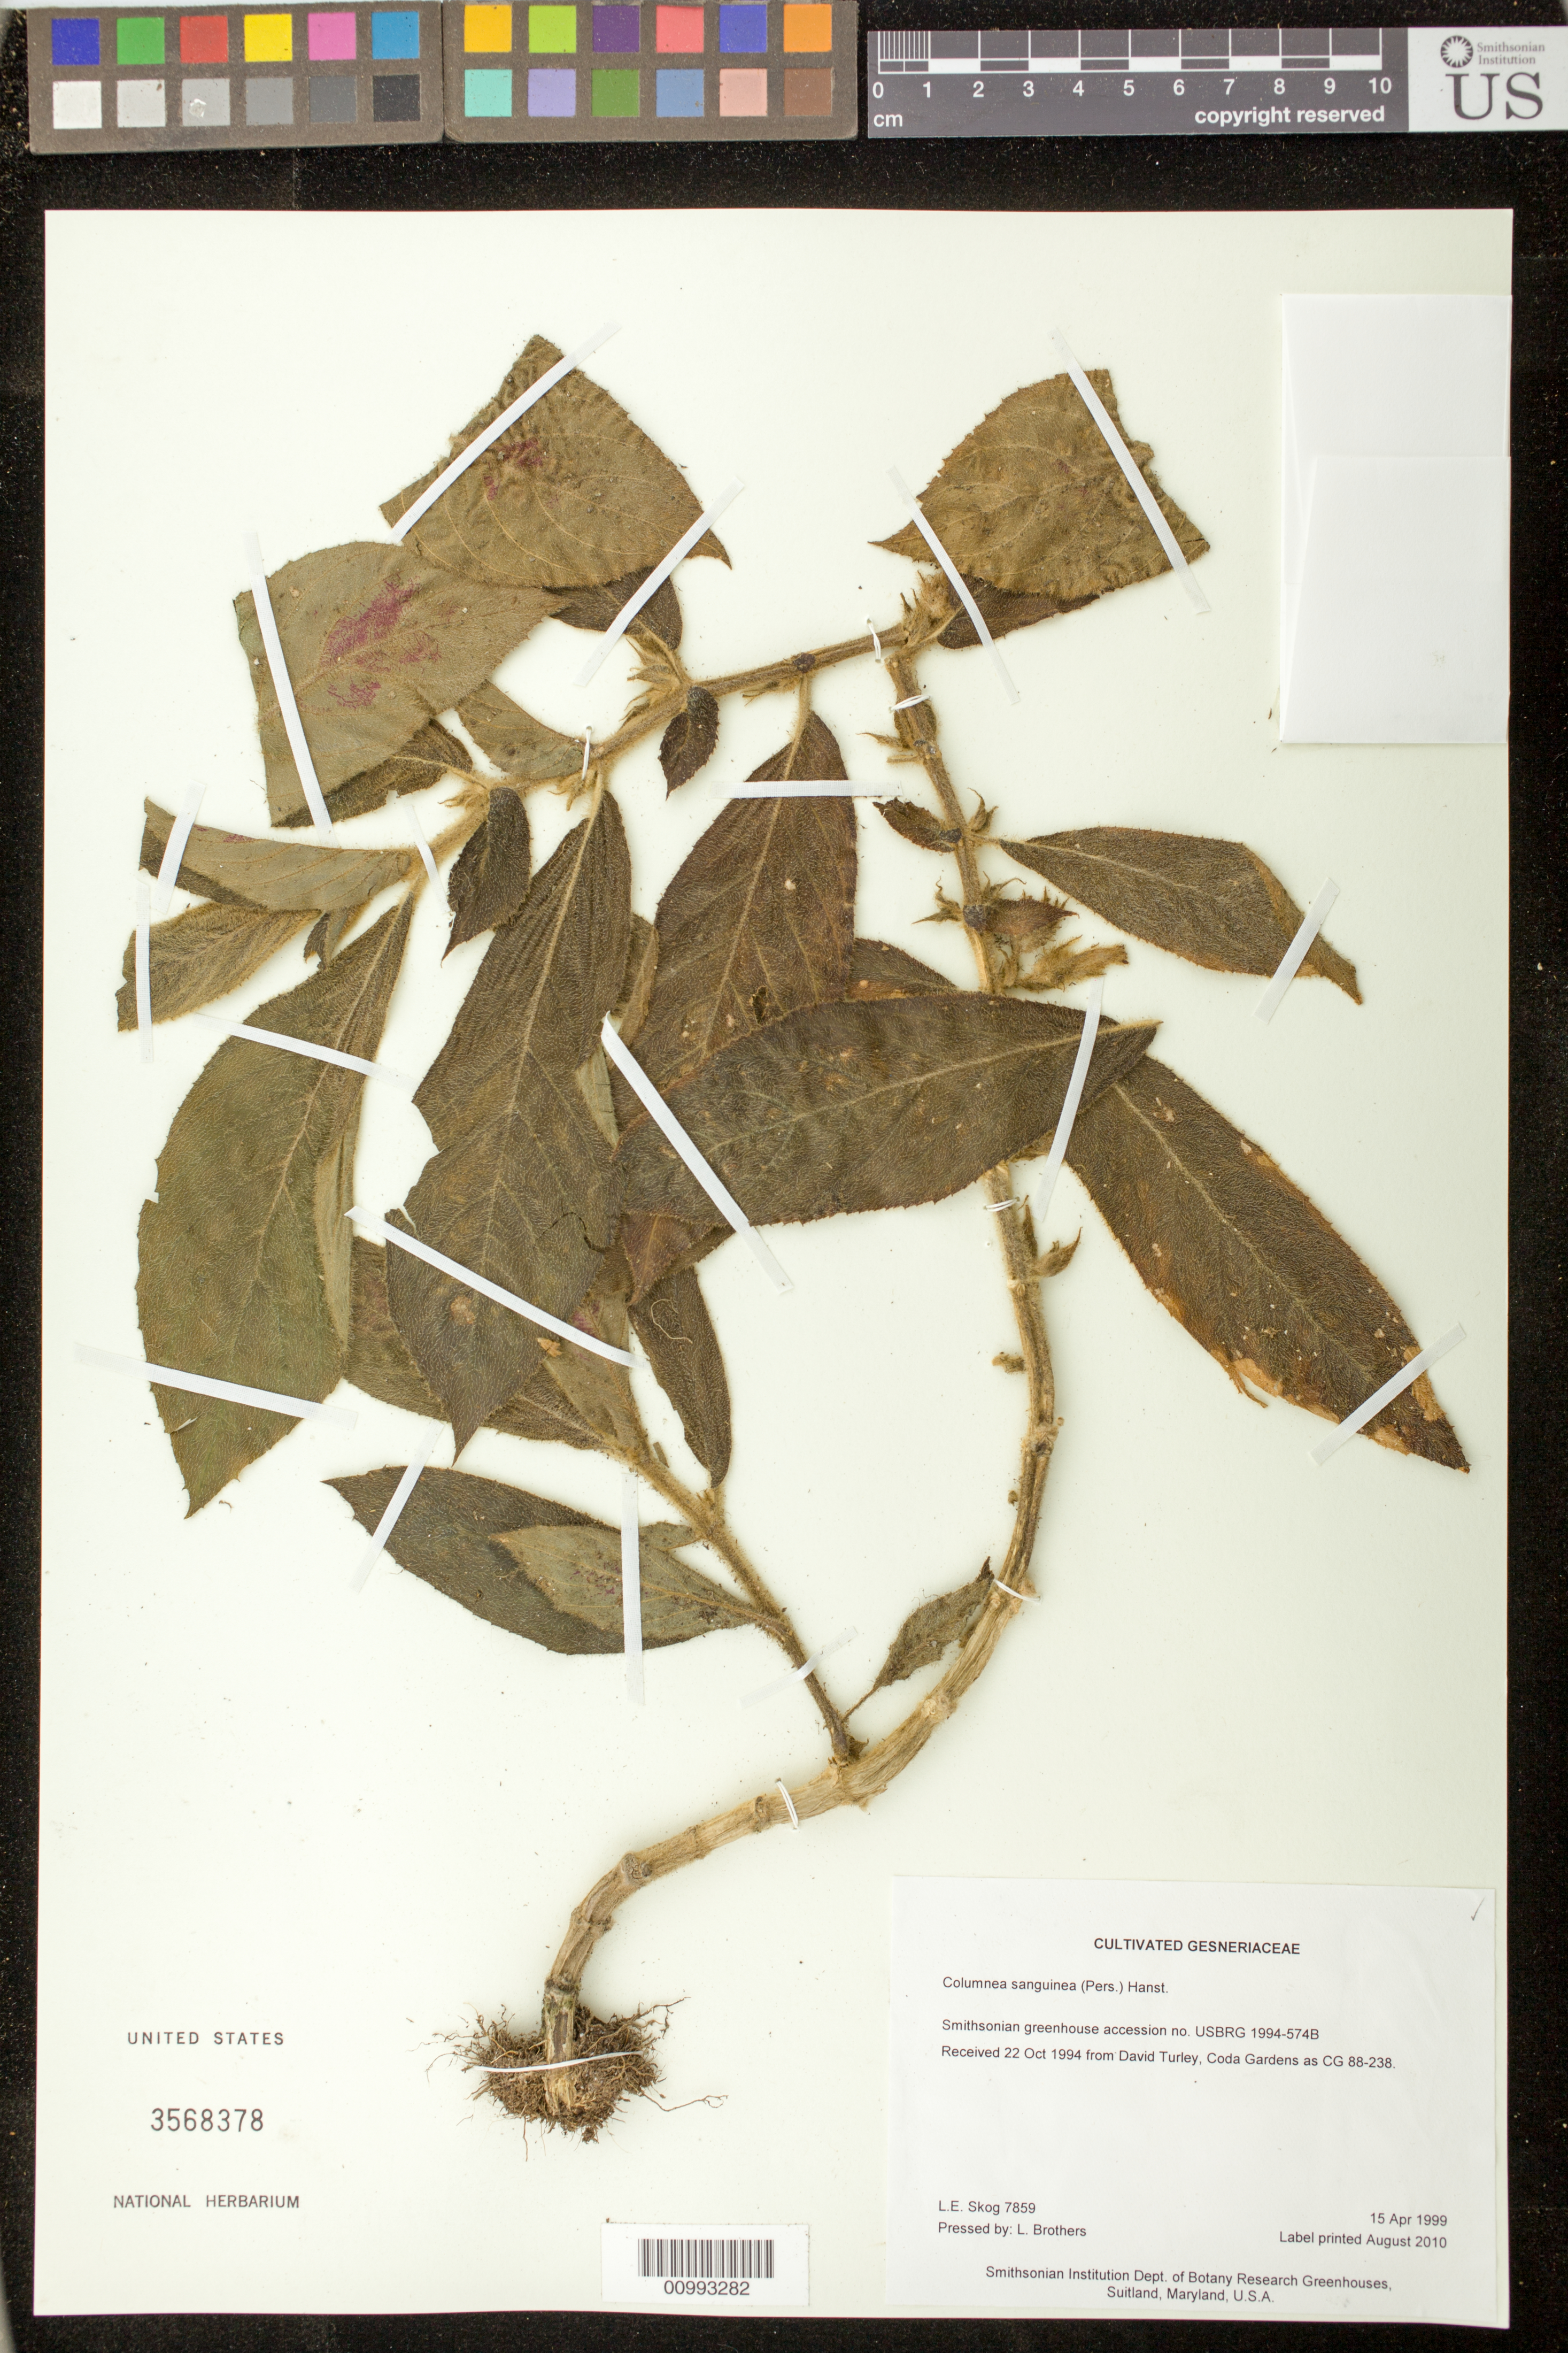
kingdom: Plantae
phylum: Tracheophyta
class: Magnoliopsida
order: Lamiales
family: Gesneriaceae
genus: Columnea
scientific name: Columnea sanguinea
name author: (Pers.) Hanst.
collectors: L. E. Skog & L. Brothers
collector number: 7859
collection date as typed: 15 Apr 1999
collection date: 1999-04-15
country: United States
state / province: Maryland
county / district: Prince George's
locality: Smithsonian Institution Dept. of Botany Research Greenhouses, Suitland, Maryland, U.S.A.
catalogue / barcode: US 3568378